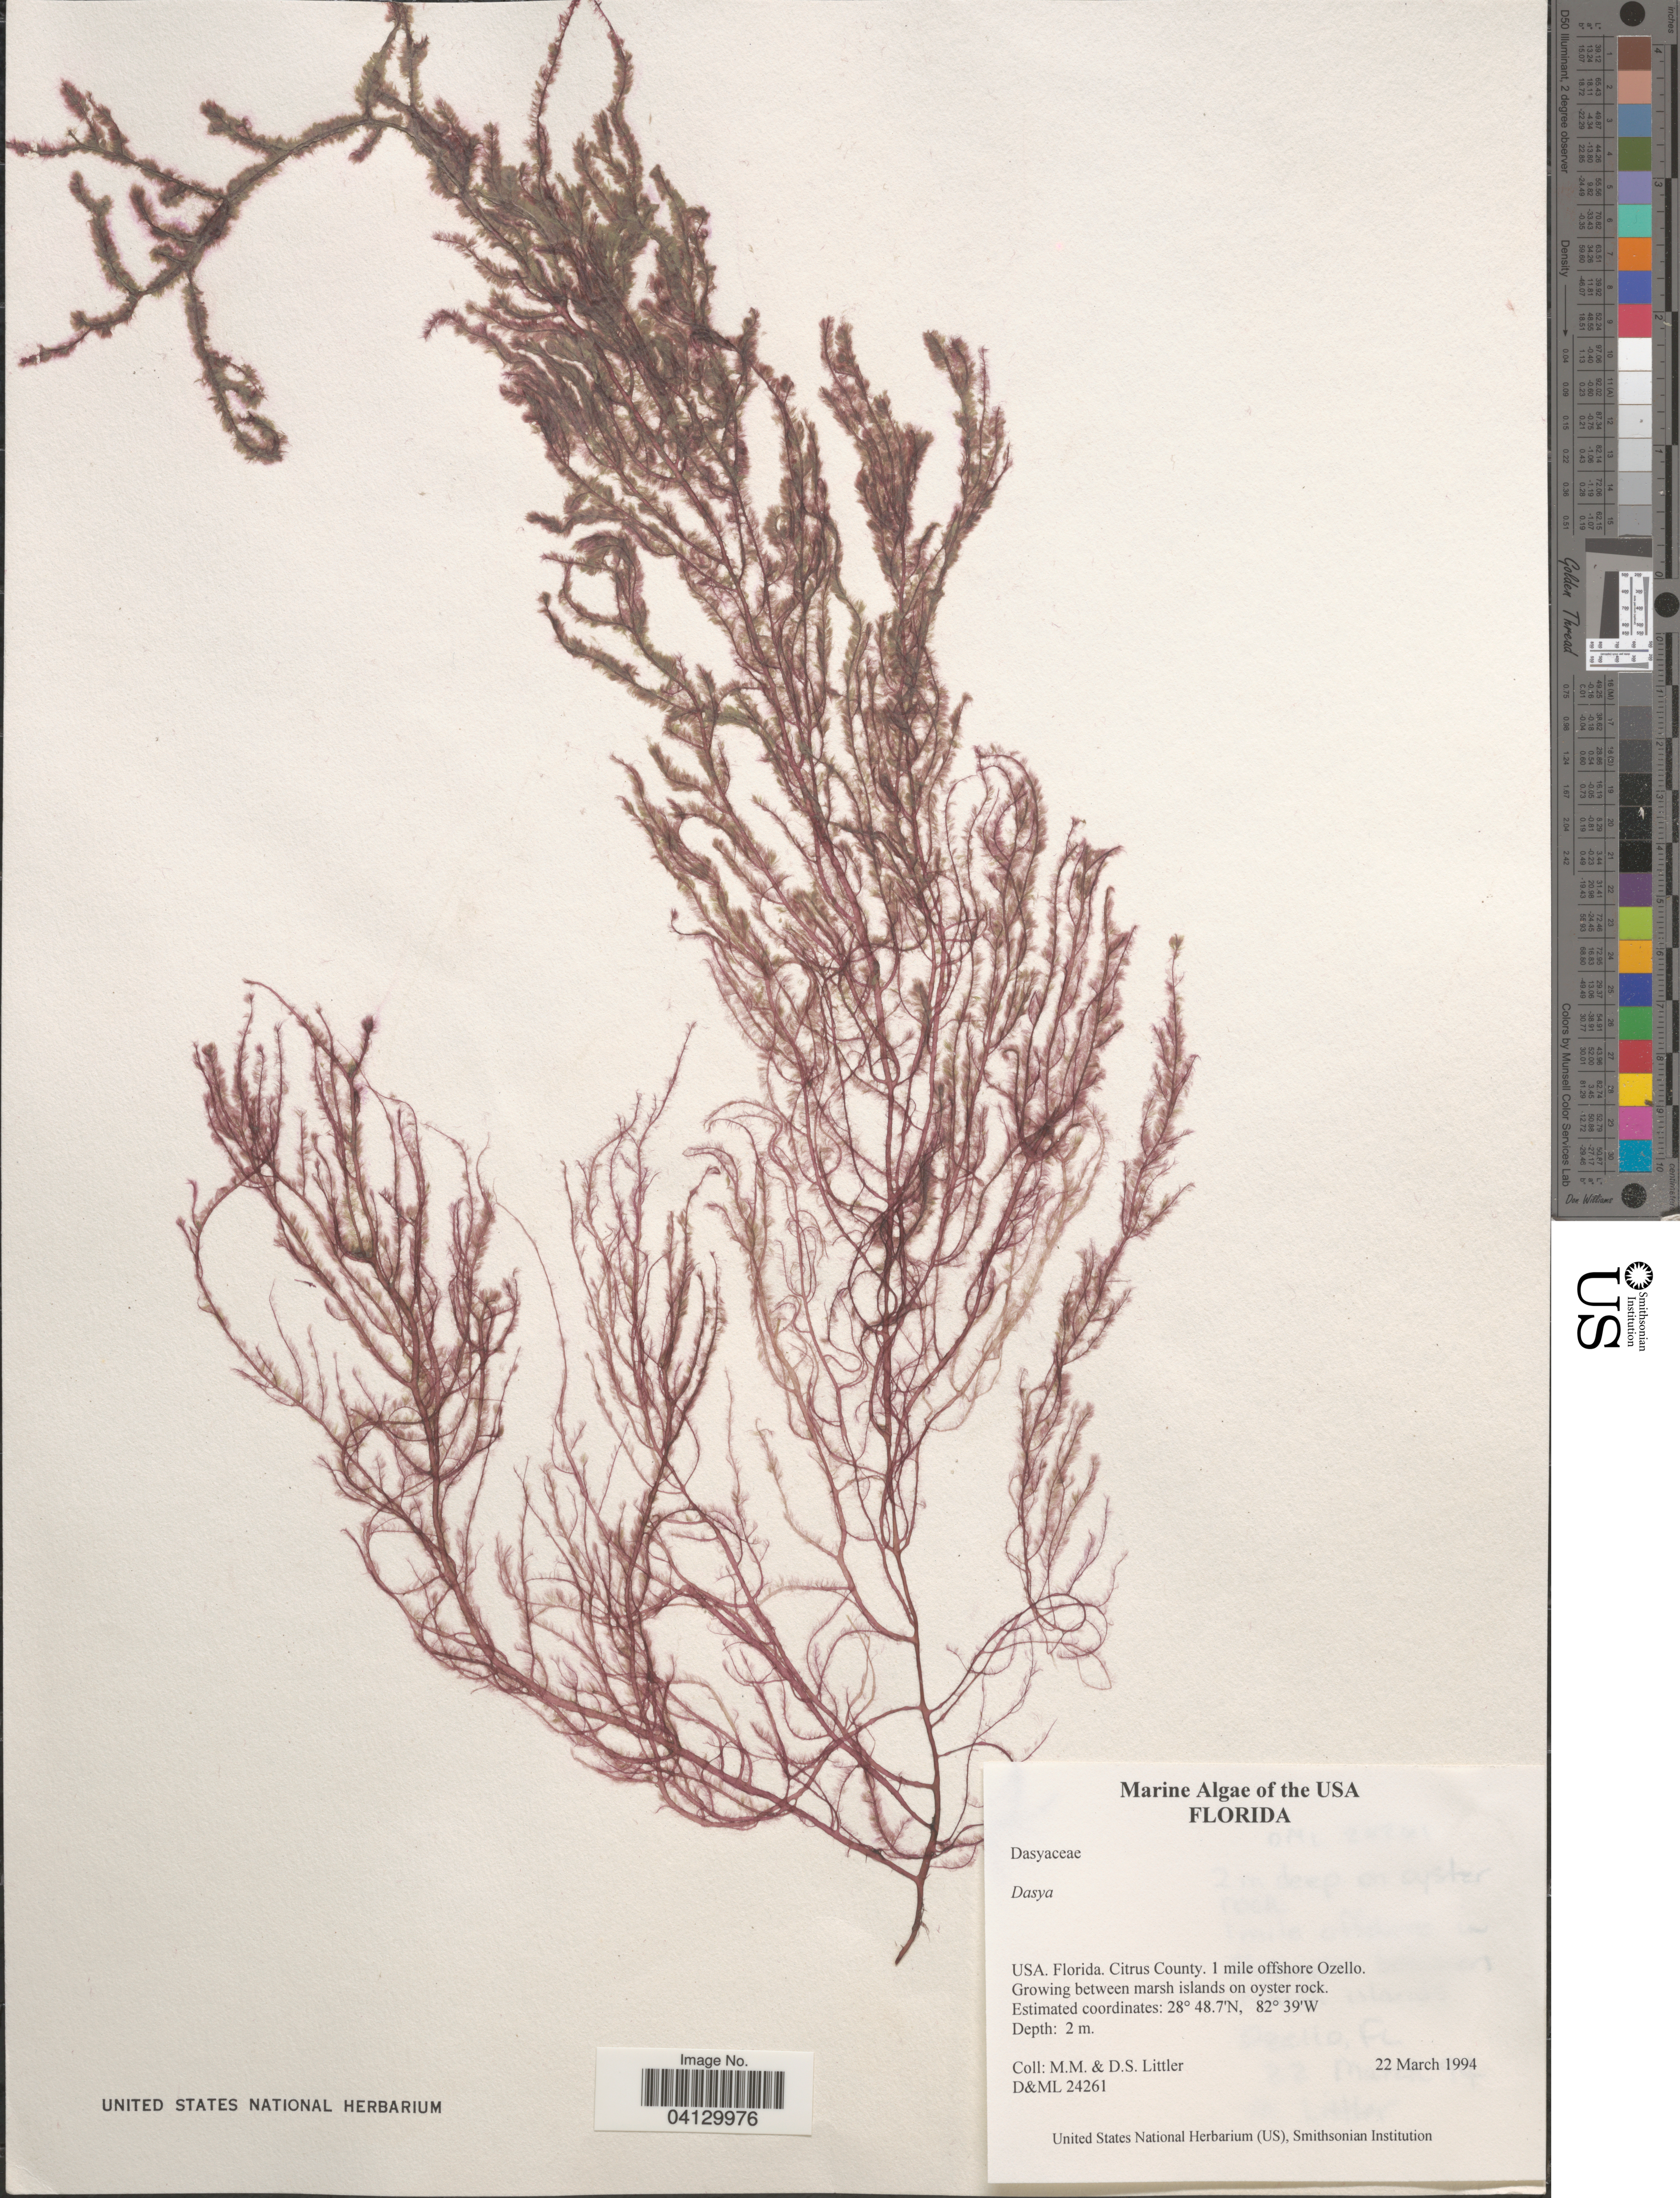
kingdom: Plantae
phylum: Rhodophyta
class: Florideophyceae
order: Ceramiales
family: Dasyaceae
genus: Dasya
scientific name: Dasya sp.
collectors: D. S. Littler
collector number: D&ML24261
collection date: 1994-03-22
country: United States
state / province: Florida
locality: Citrus County. 1 mile offshore Ozello.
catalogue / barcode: US 328840